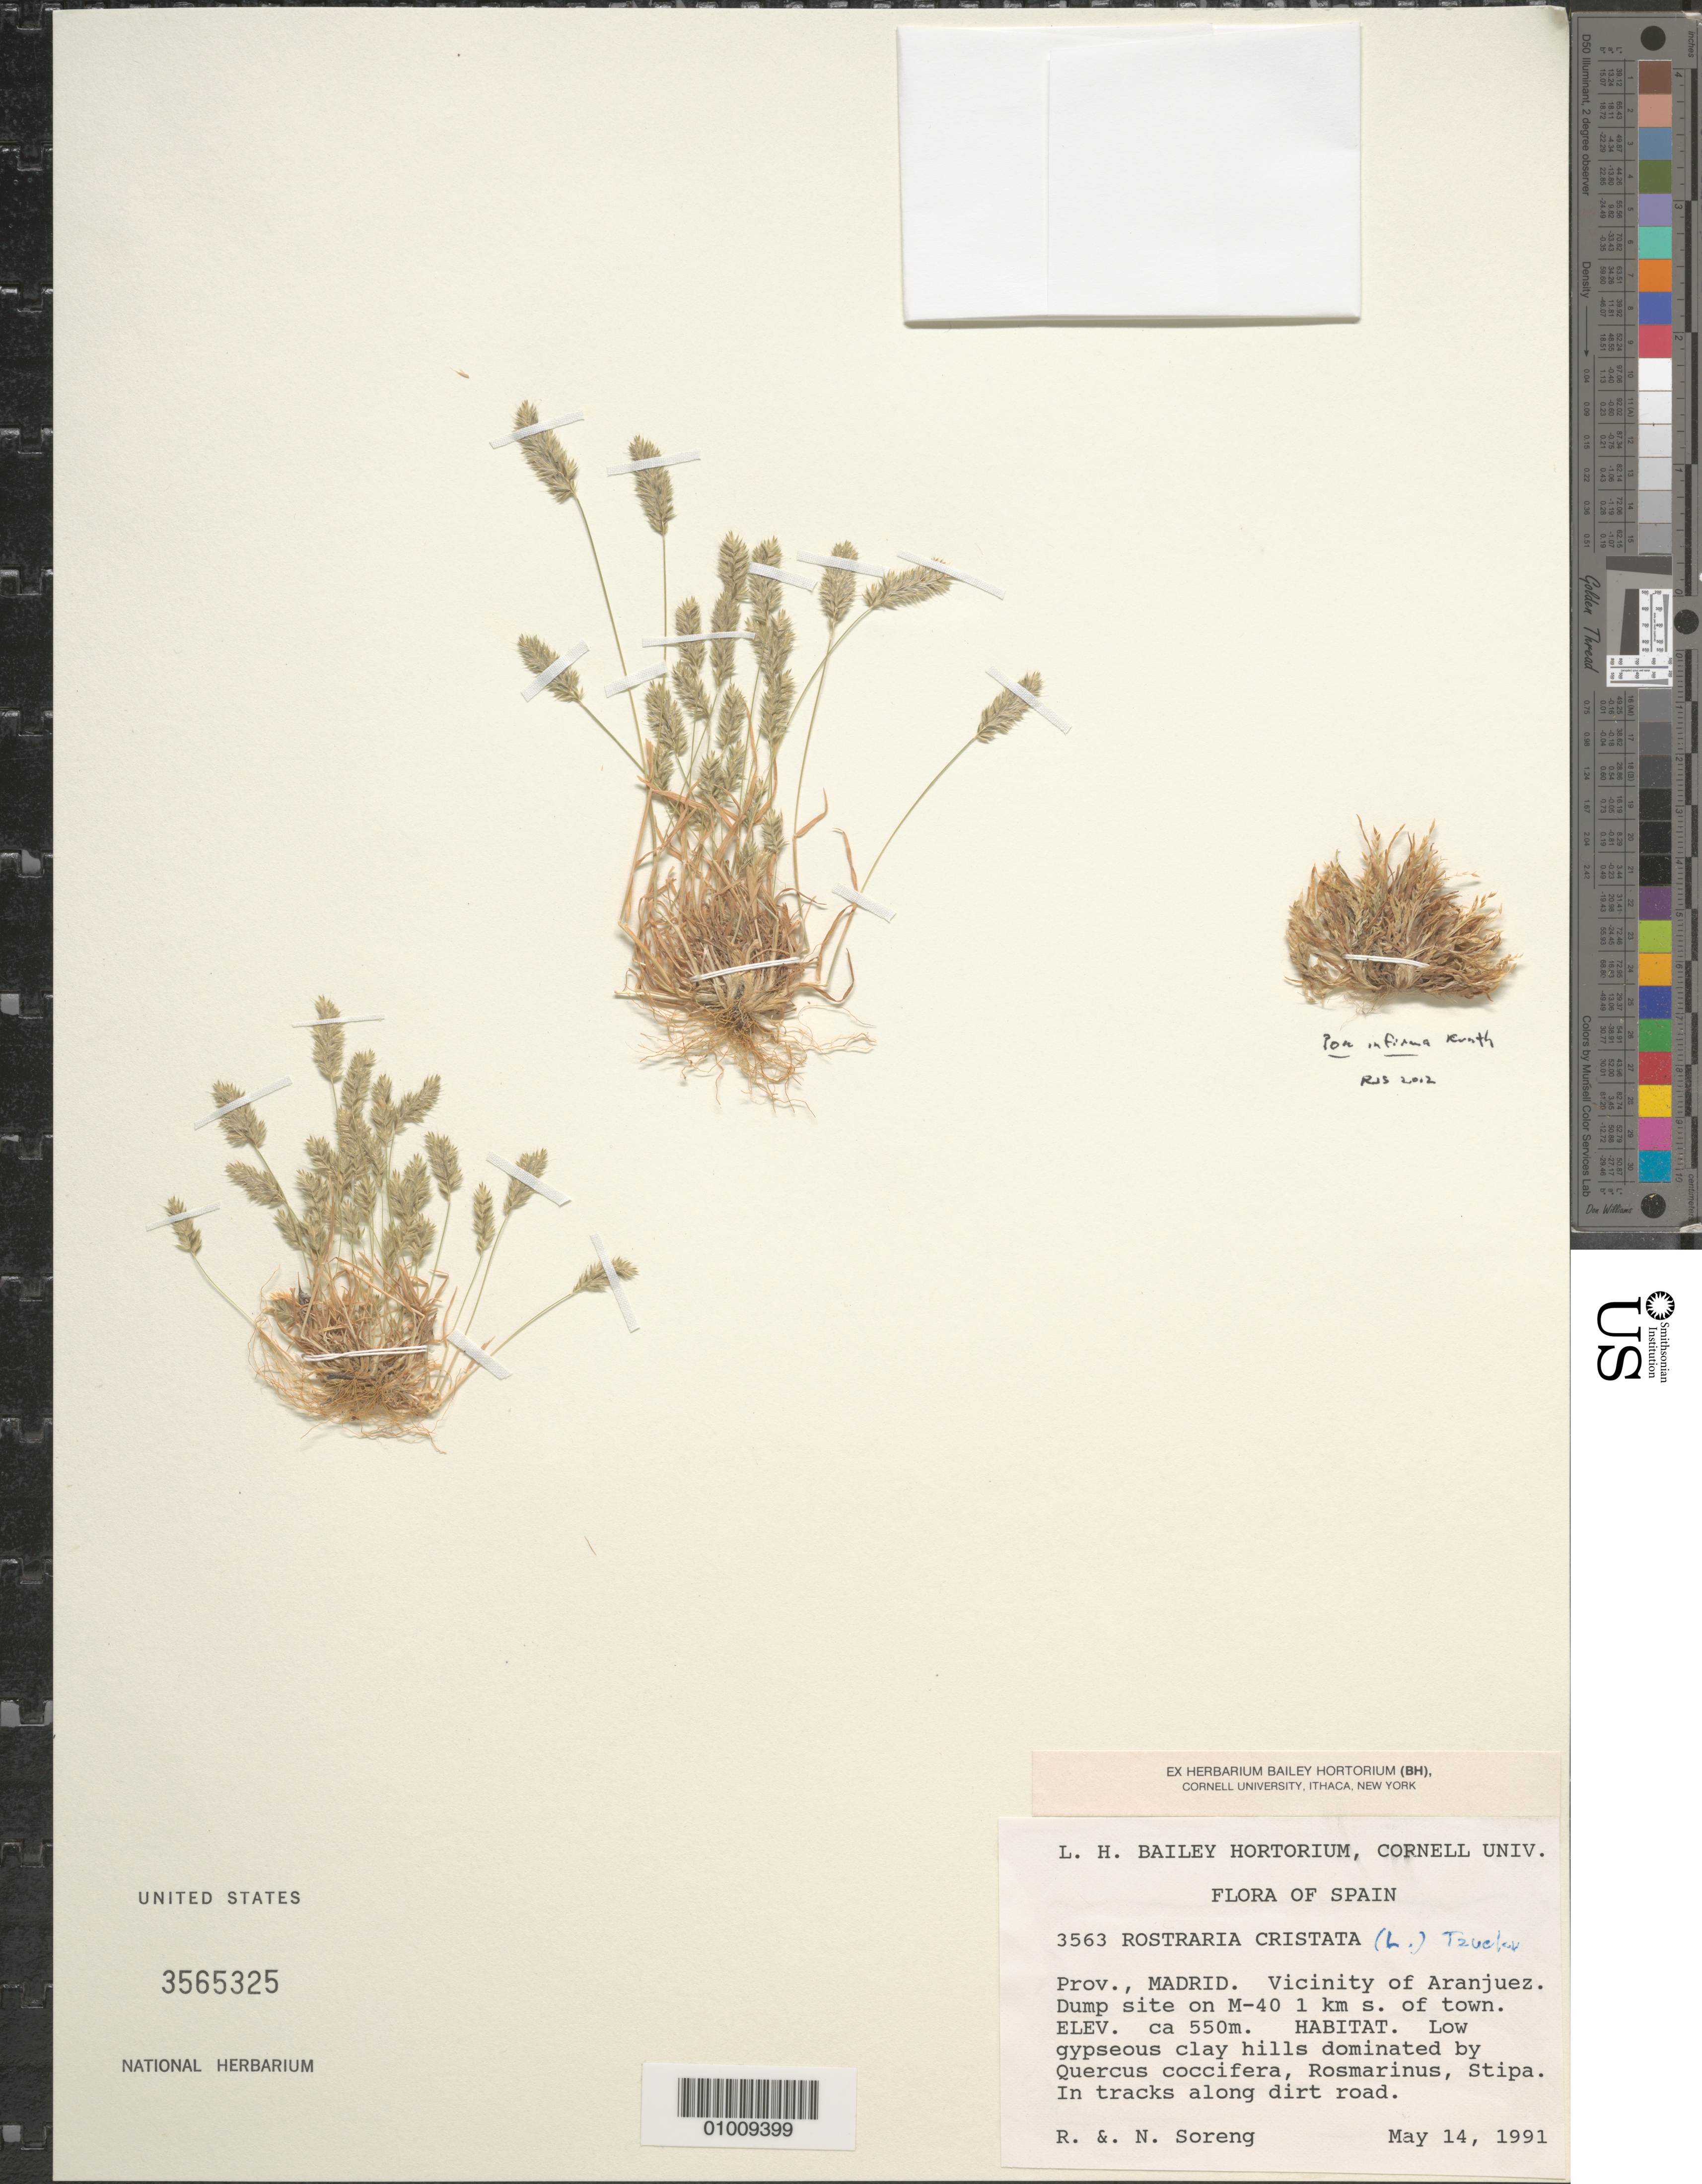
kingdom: Plantae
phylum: Tracheophyta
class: Liliopsida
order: Poales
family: Poaceae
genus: Rostraria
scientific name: Rostraria pubescens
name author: (Lam.) Trin.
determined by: Soreng, Robert J., Research Associate (BOT), Smithsonian Institution - National Museum of Natural History (UNITED STATES)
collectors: R. J. Soreng & N. L. Soreng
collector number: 3563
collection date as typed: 14 May 1991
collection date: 1991-05-14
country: Spain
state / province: Madrid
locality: Aranjuez vicinity. Dump site on M-40 1 km S of town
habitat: Low gypseous clay hills dominated by Quercus coccifera, Rosmarinus, Macrostipa, in tracks along dirt road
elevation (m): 550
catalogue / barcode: US 3565325